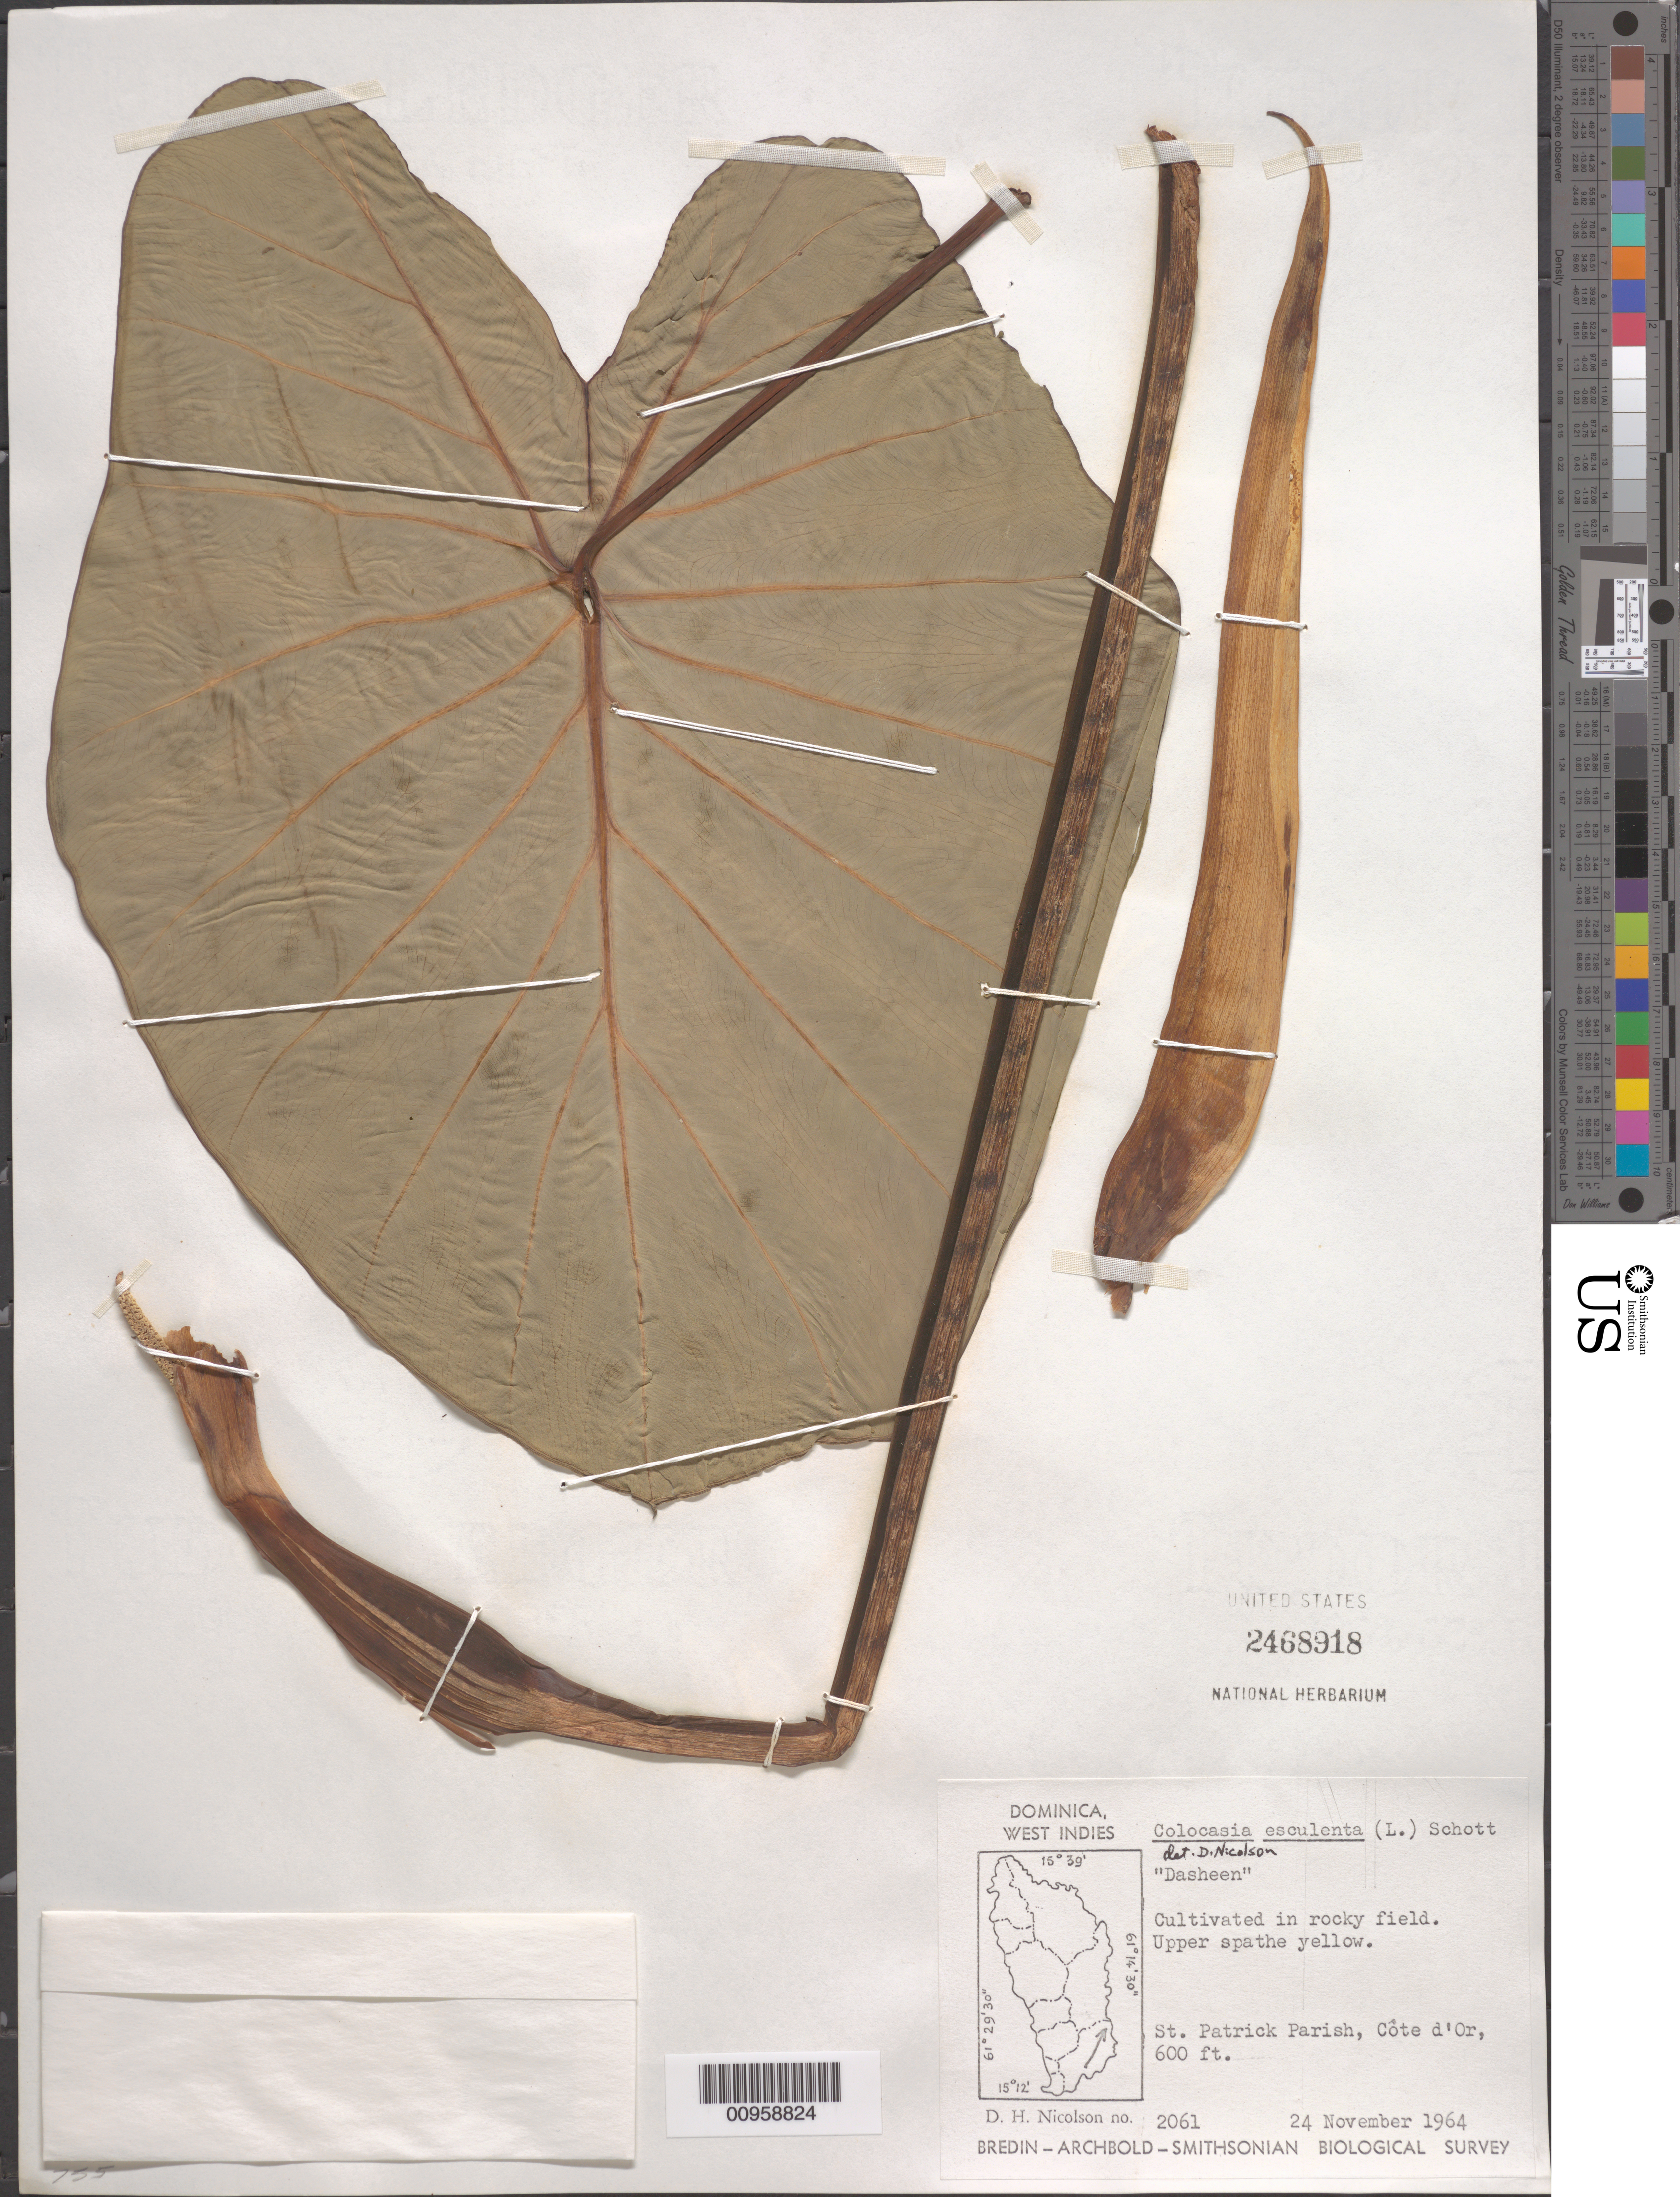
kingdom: Plantae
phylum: Tracheophyta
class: Liliopsida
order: Alismatales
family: Araceae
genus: Colocasia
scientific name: Colocasia esculenta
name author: (L.) Schott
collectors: D. H. Nicolson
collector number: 2061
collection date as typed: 24 Nov 1964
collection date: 1964-11-24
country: Dominica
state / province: St. Patrick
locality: Côte d'Or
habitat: In rocky field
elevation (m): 183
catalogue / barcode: US 2468918